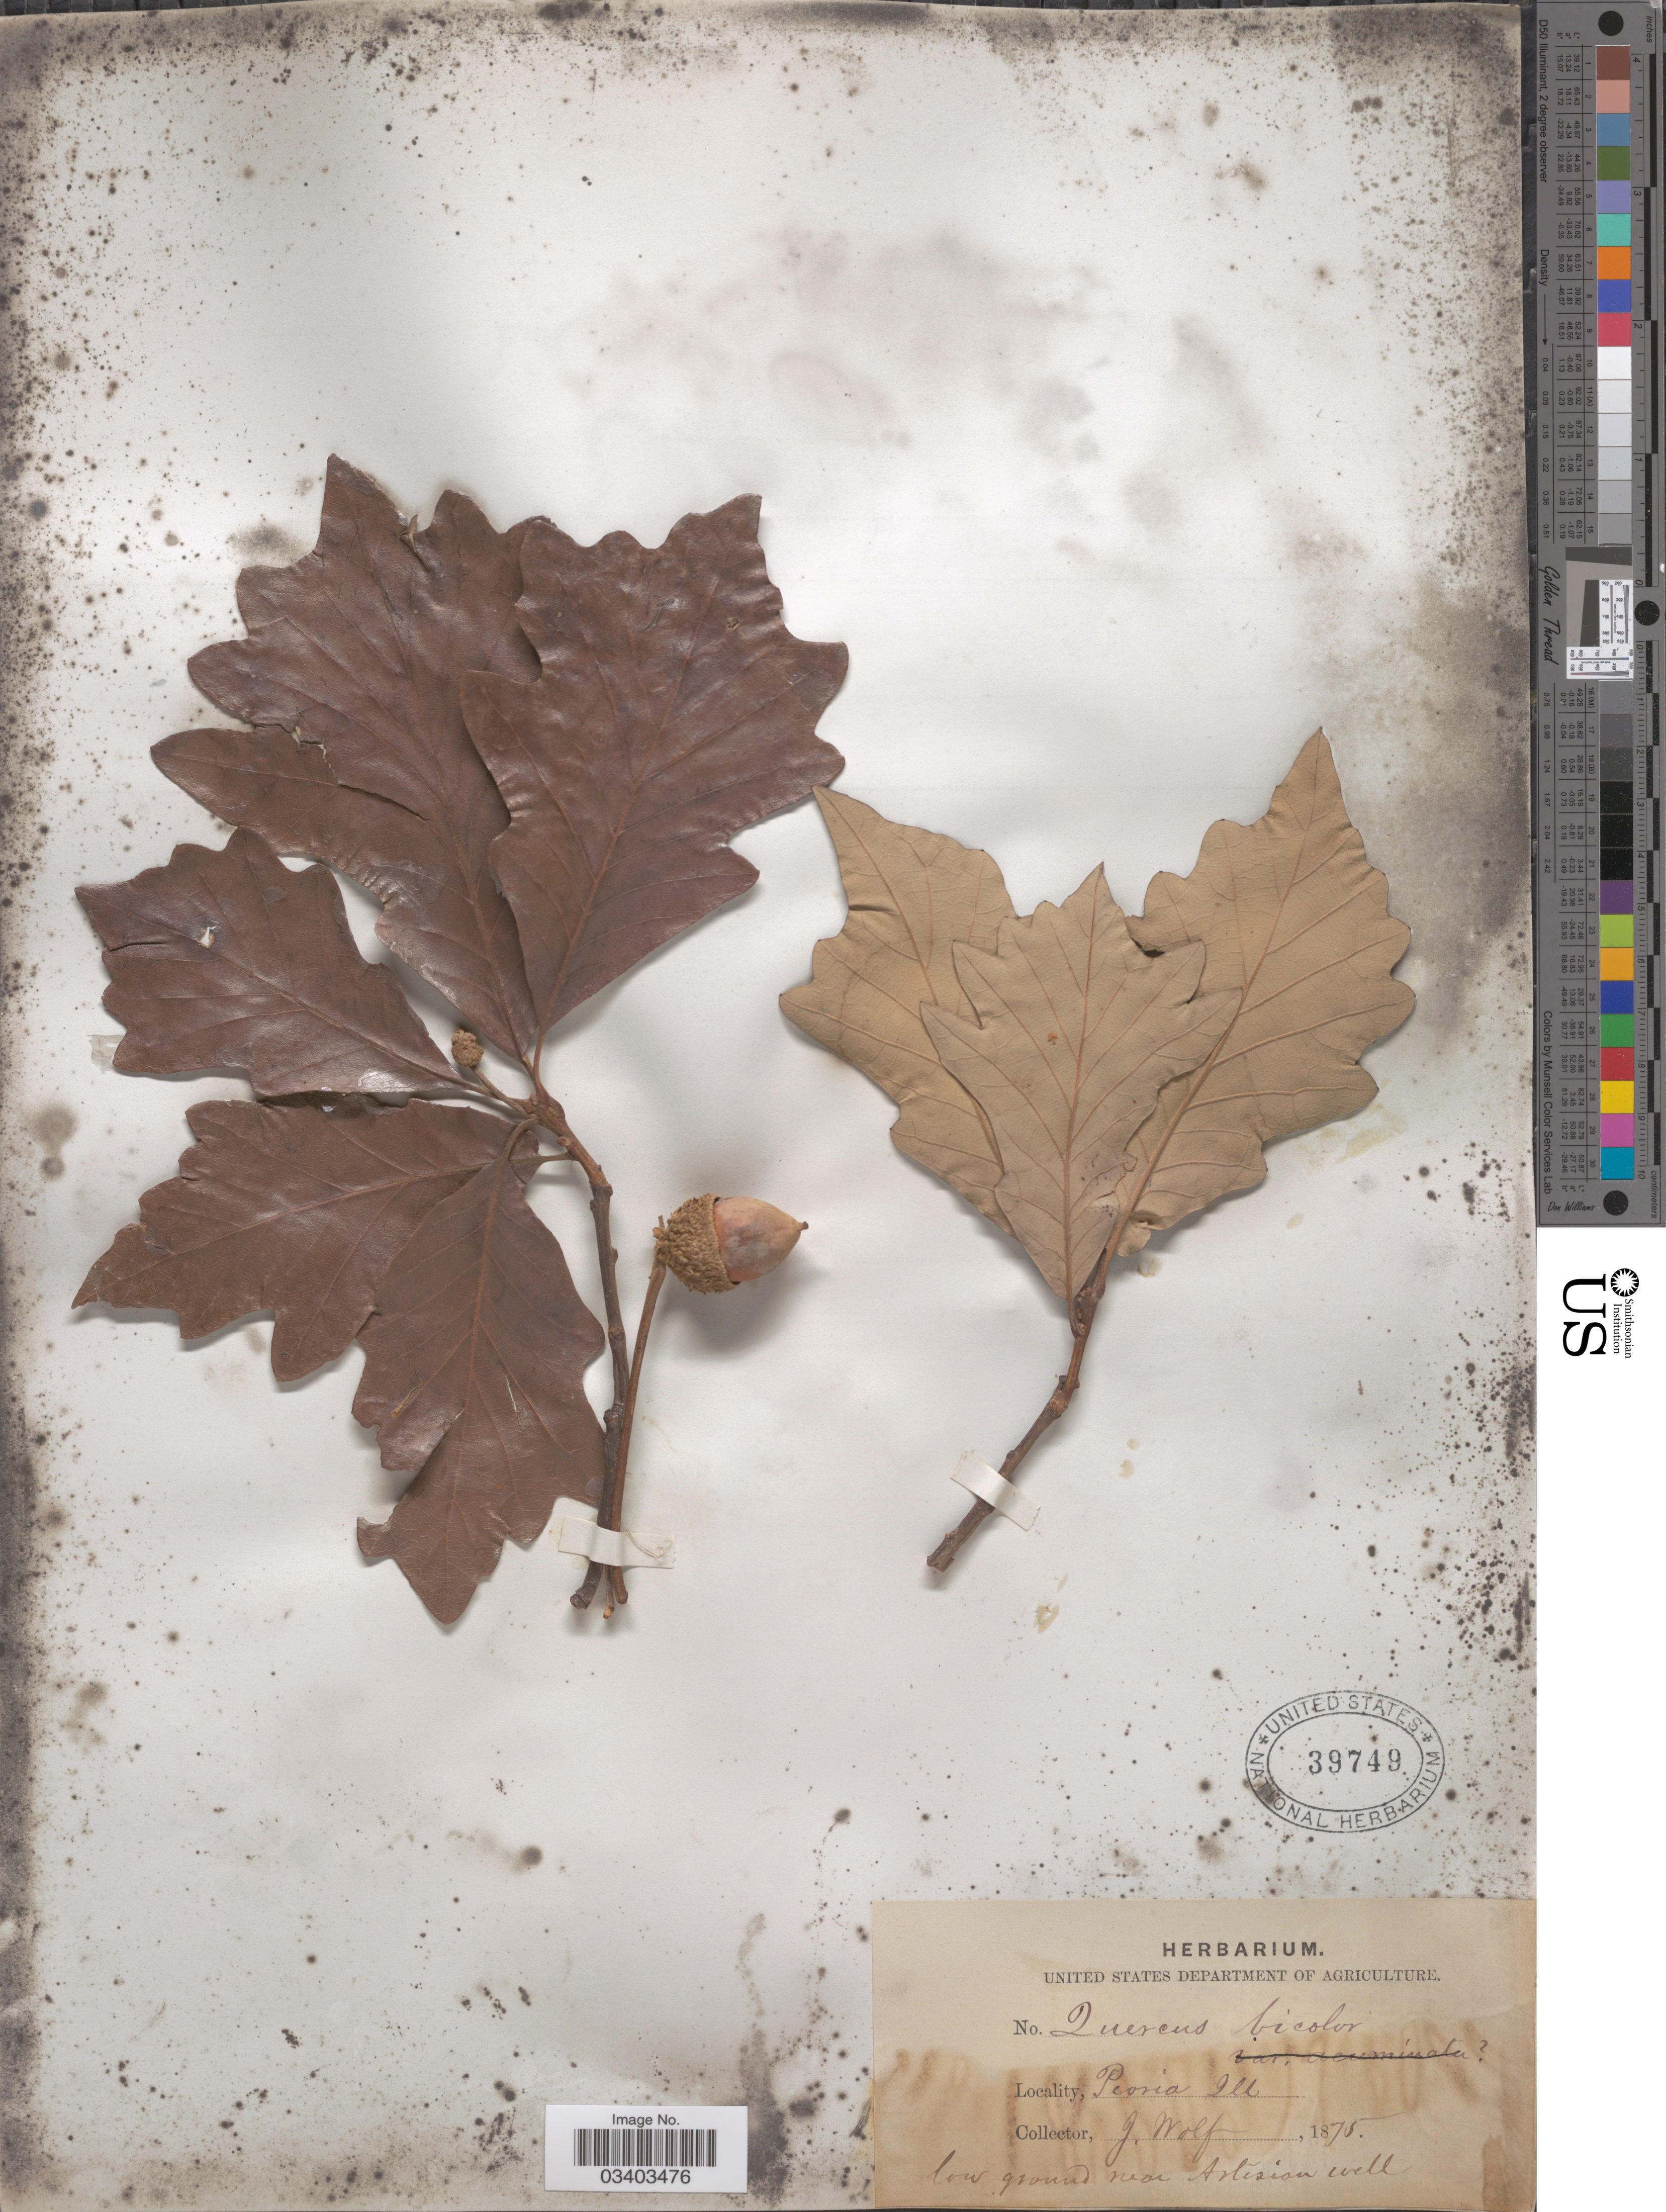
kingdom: Plantae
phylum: Tracheophyta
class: Magnoliopsida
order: Fagales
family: Fagaceae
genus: Quercus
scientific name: Quercus bicolor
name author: Willd.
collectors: J. Wolf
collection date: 1875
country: United States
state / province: Illinois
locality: Peoria.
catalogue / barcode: US 39749